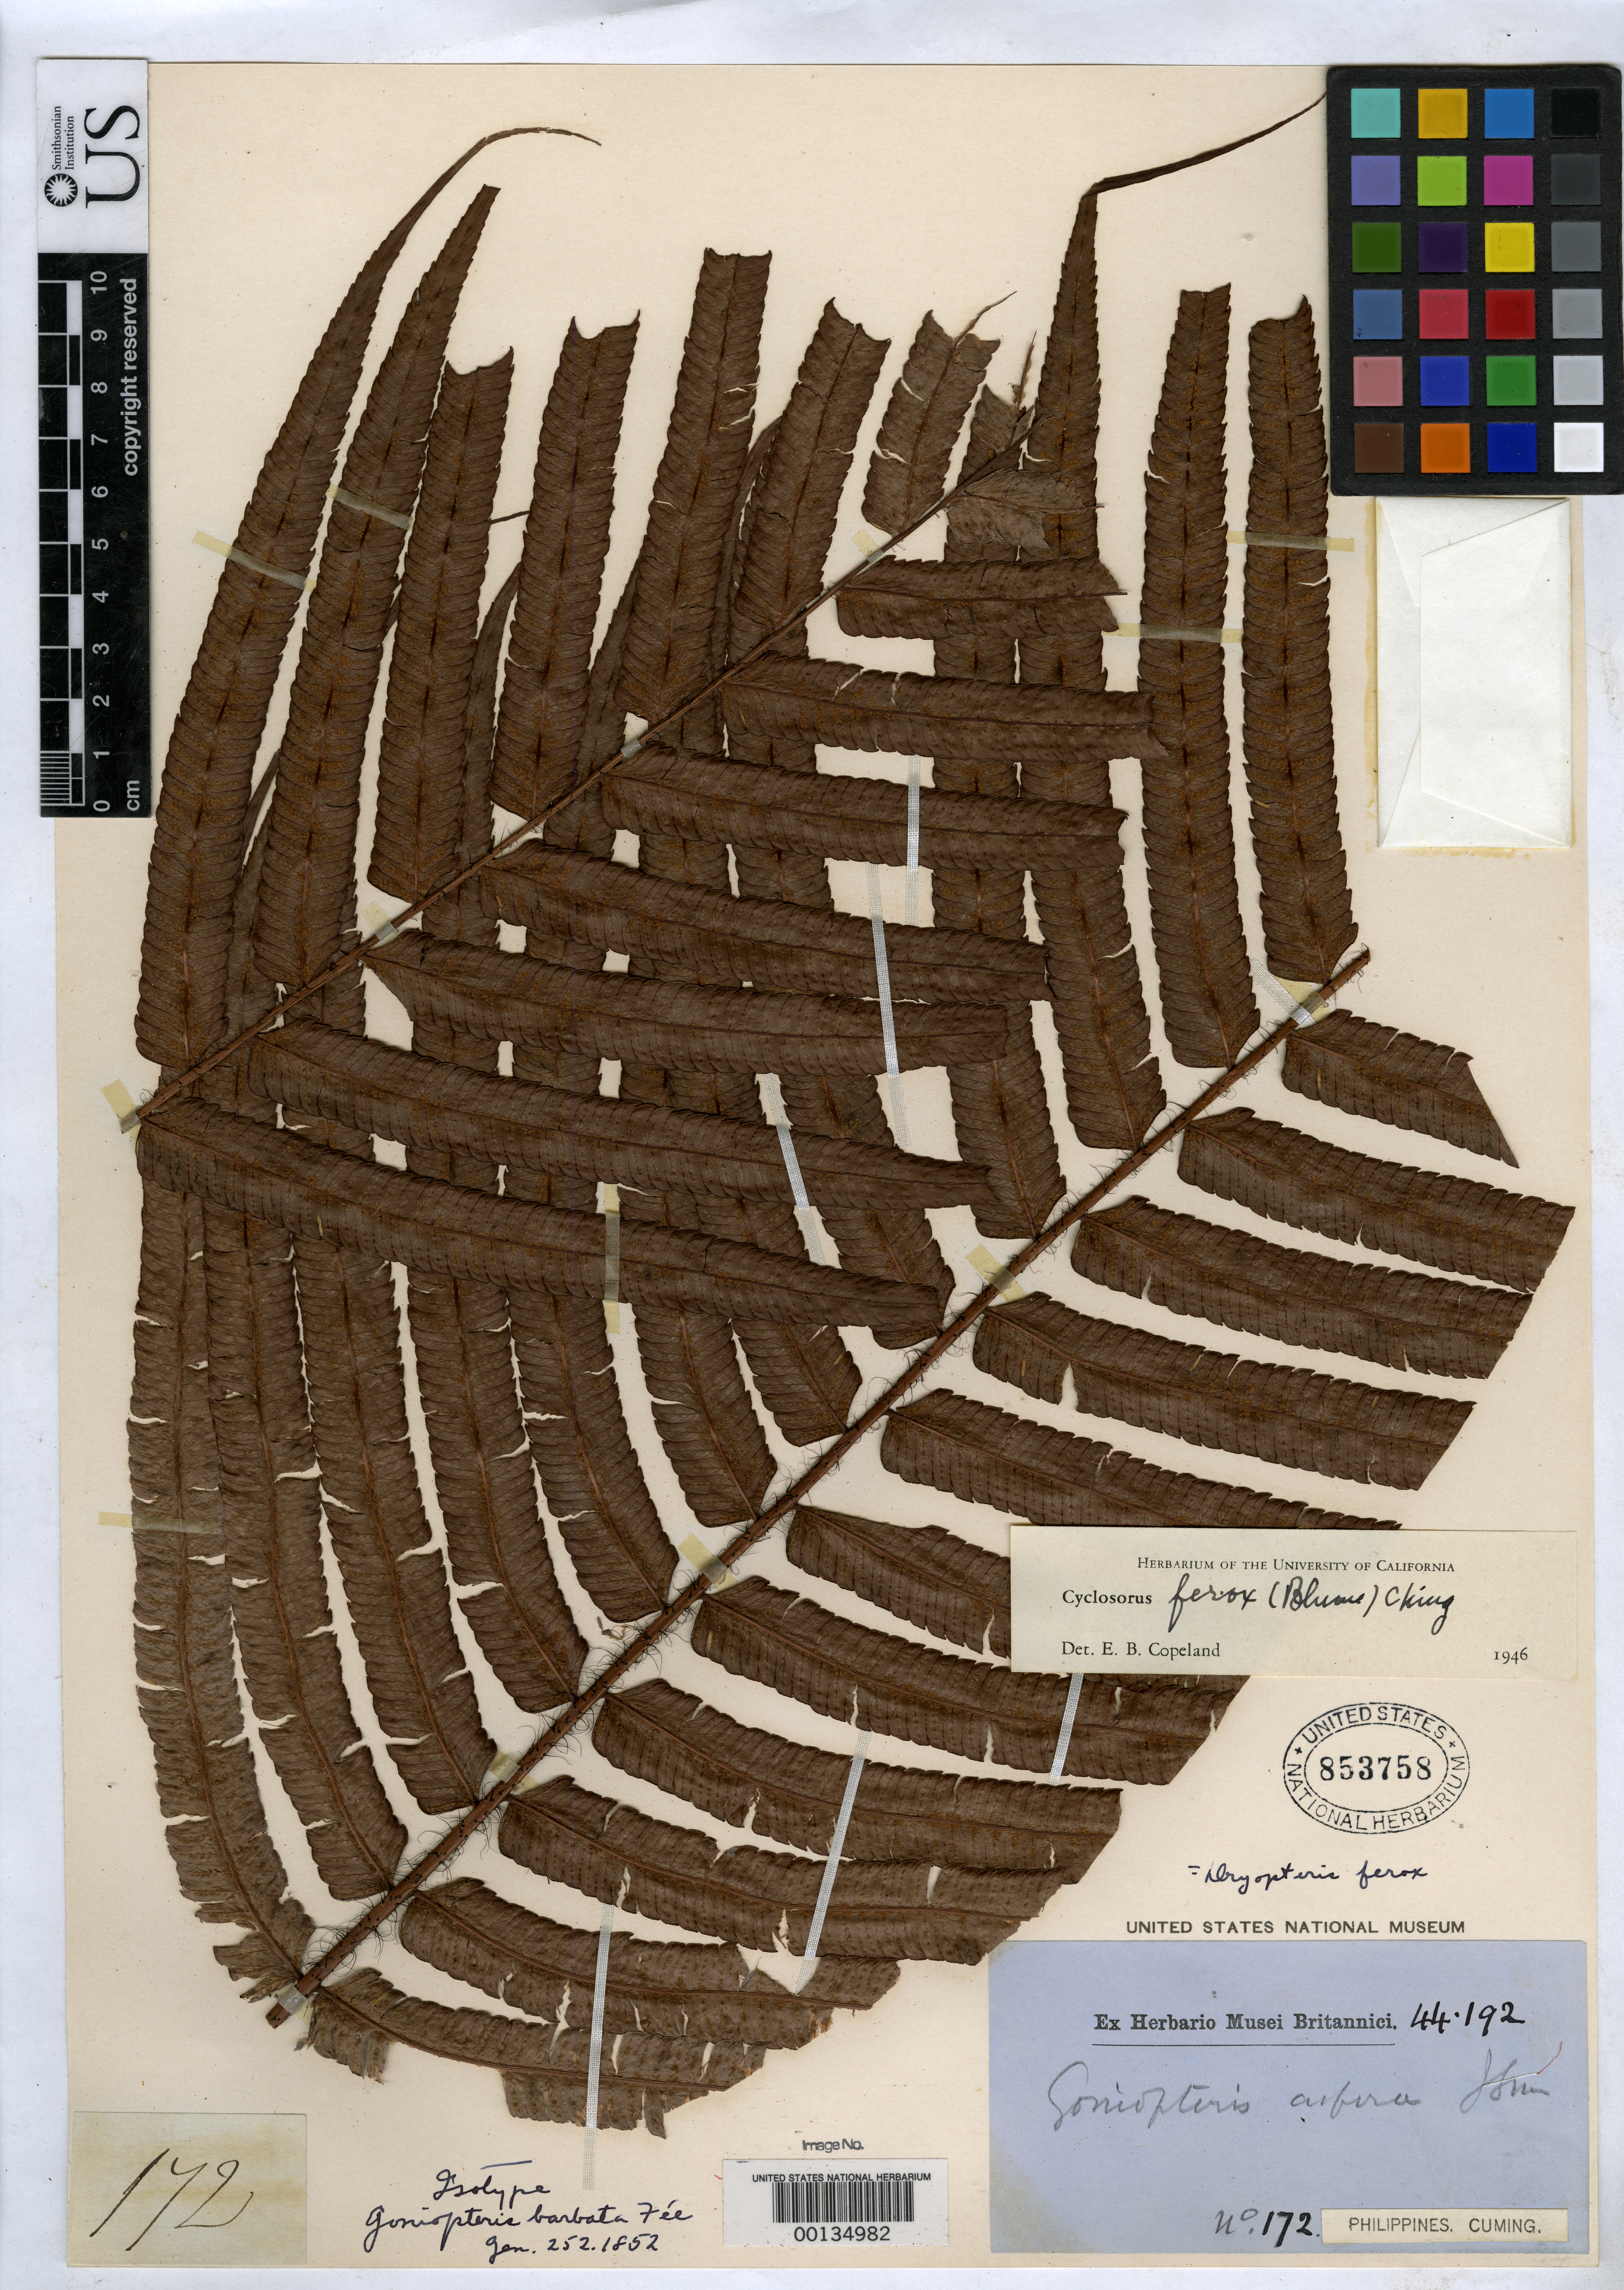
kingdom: Plantae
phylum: Tracheophyta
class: Polypodiopsida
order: Polypodiales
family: Thelypteridaceae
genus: Goniopteris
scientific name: Goniopteris barbata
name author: Fée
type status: Type Collection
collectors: H. Cuming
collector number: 172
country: Philippines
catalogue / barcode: US 853758